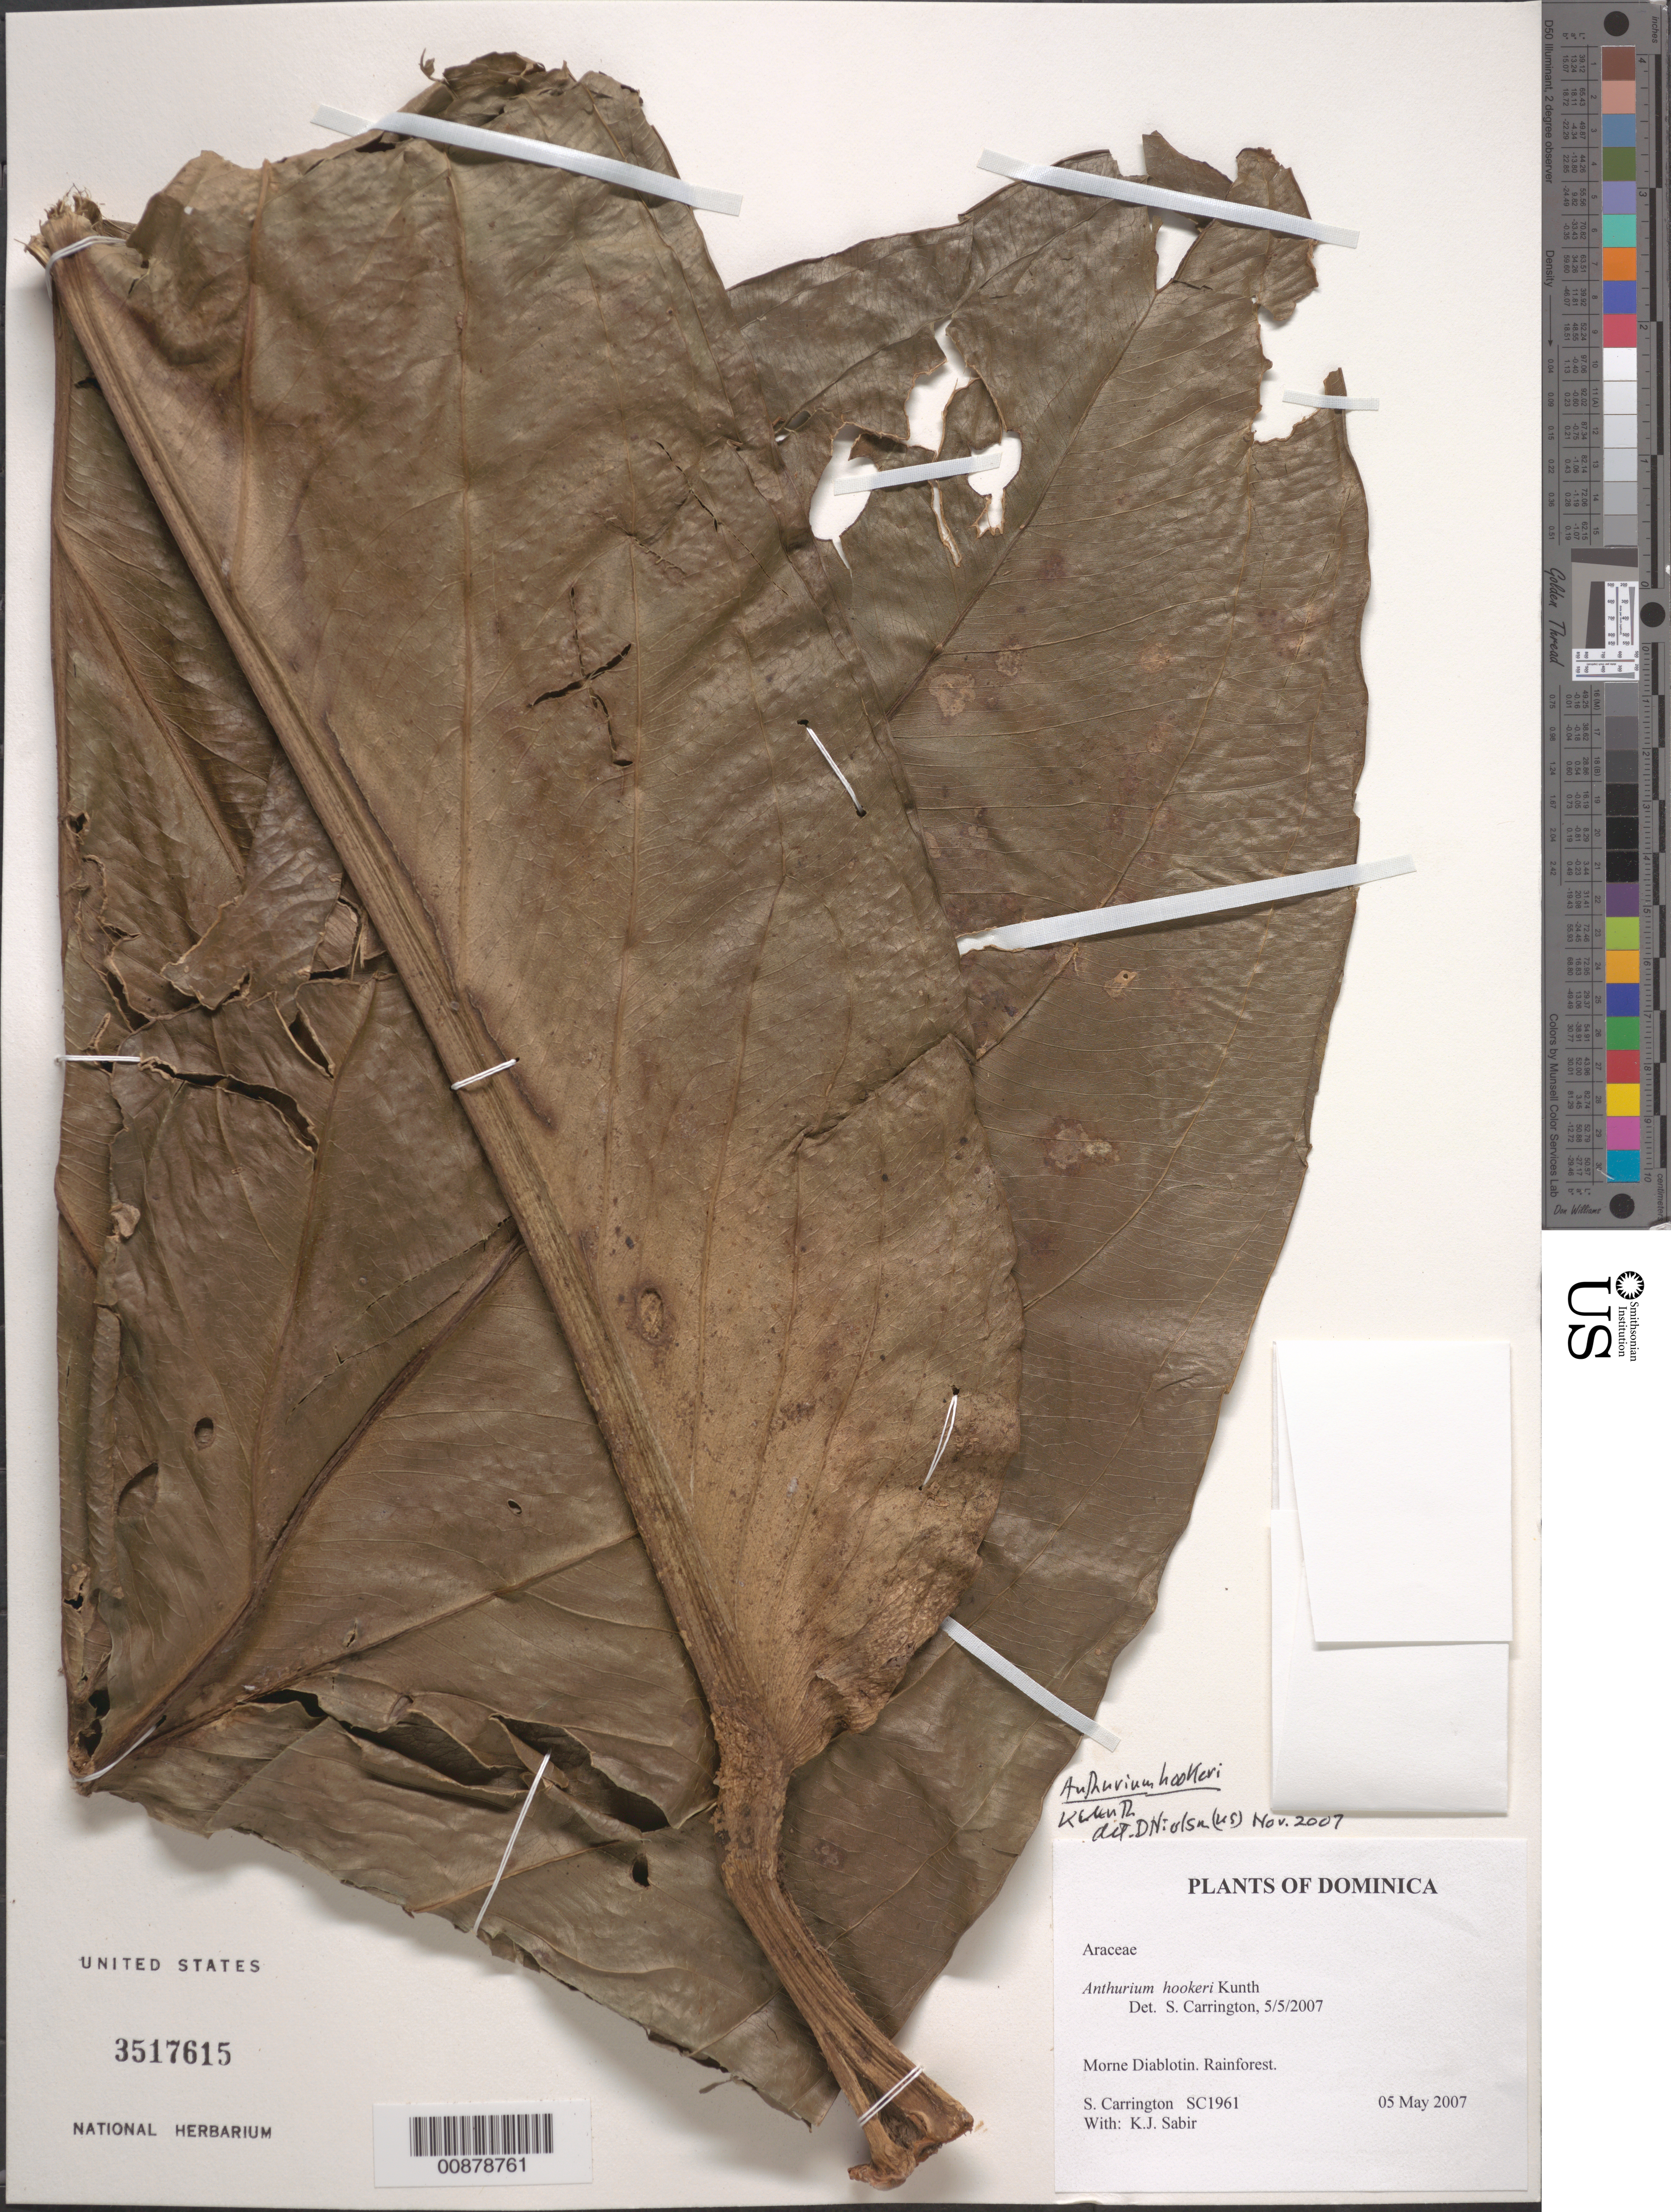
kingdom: Plantae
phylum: Tracheophyta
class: Liliopsida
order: Alismatales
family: Araceae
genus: Anthurium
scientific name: Anthurium hookeri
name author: Kunth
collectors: C. M. S. Carrington & K. Sabir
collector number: SC 1961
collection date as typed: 05 May 2007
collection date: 2007-05-05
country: Dominica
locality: Morne Diablotin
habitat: Rainforest.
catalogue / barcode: US 3517615